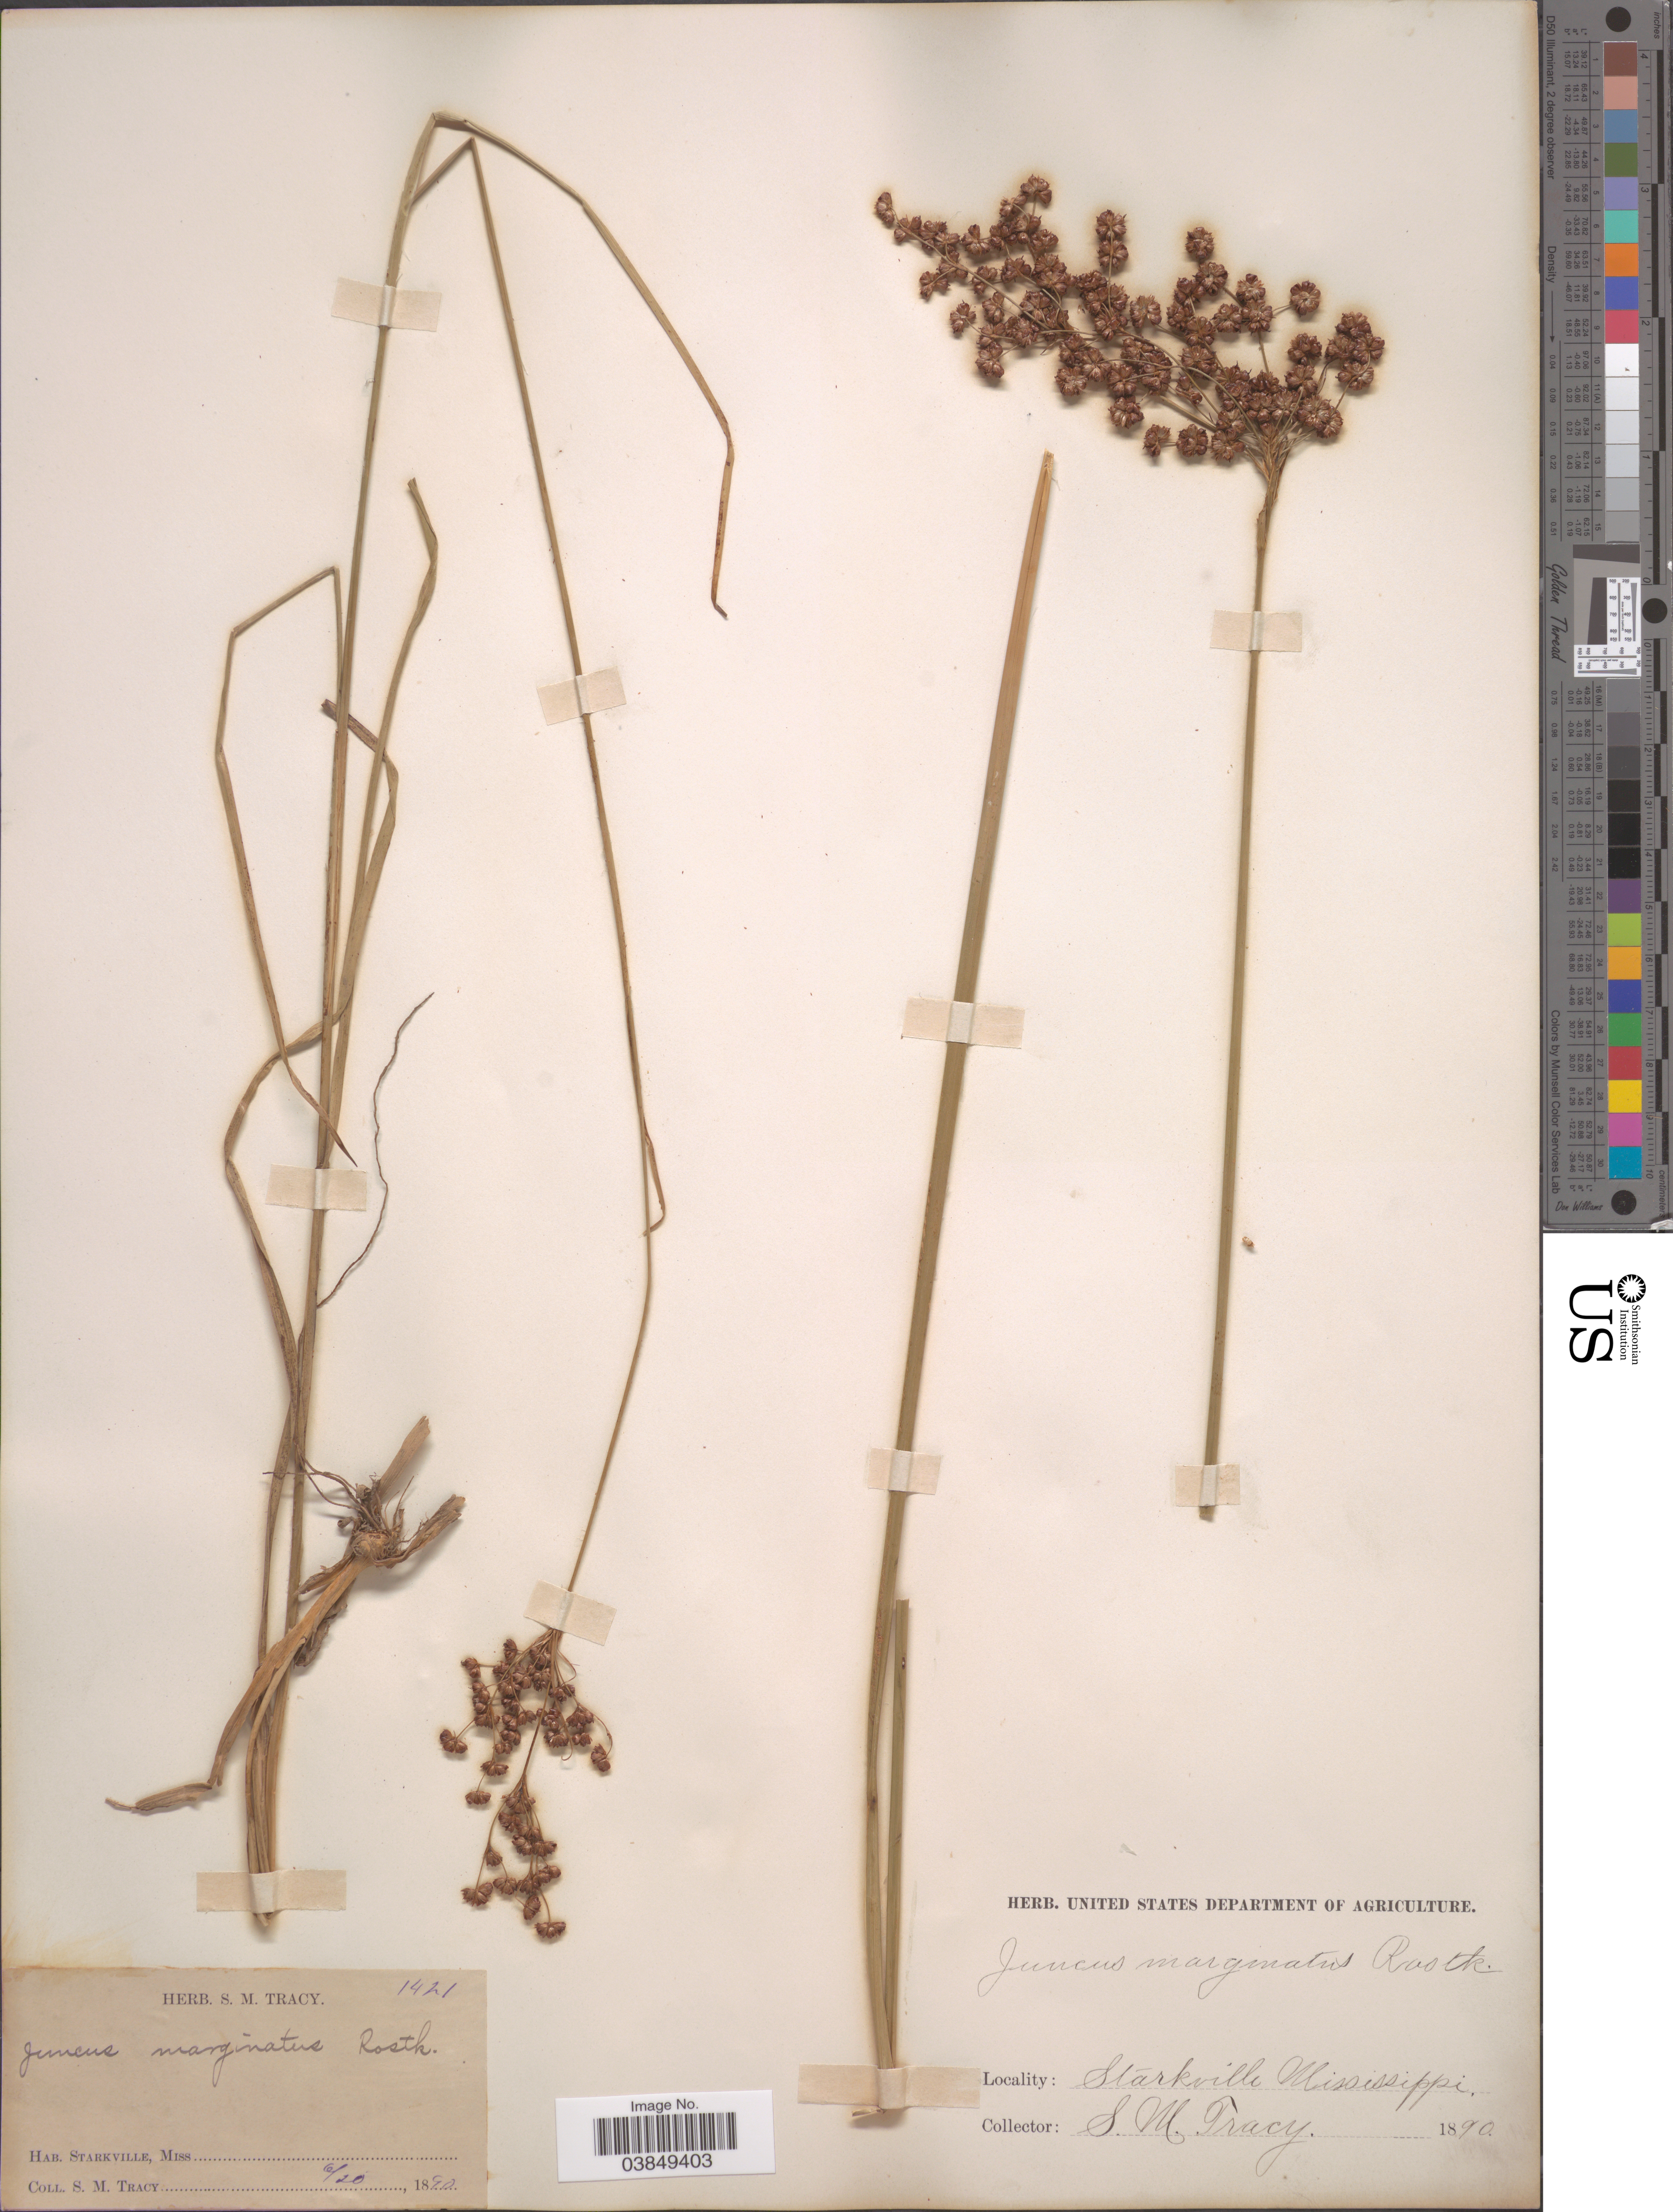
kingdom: Plantae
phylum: Tracheophyta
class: Liliopsida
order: Poales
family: Juncaceae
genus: Juncus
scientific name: Juncus aristulatus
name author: Michx.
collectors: S. M. Tracy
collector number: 1421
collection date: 1890-06-20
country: United States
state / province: Mississippi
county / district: Oktibbeha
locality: Starkville.